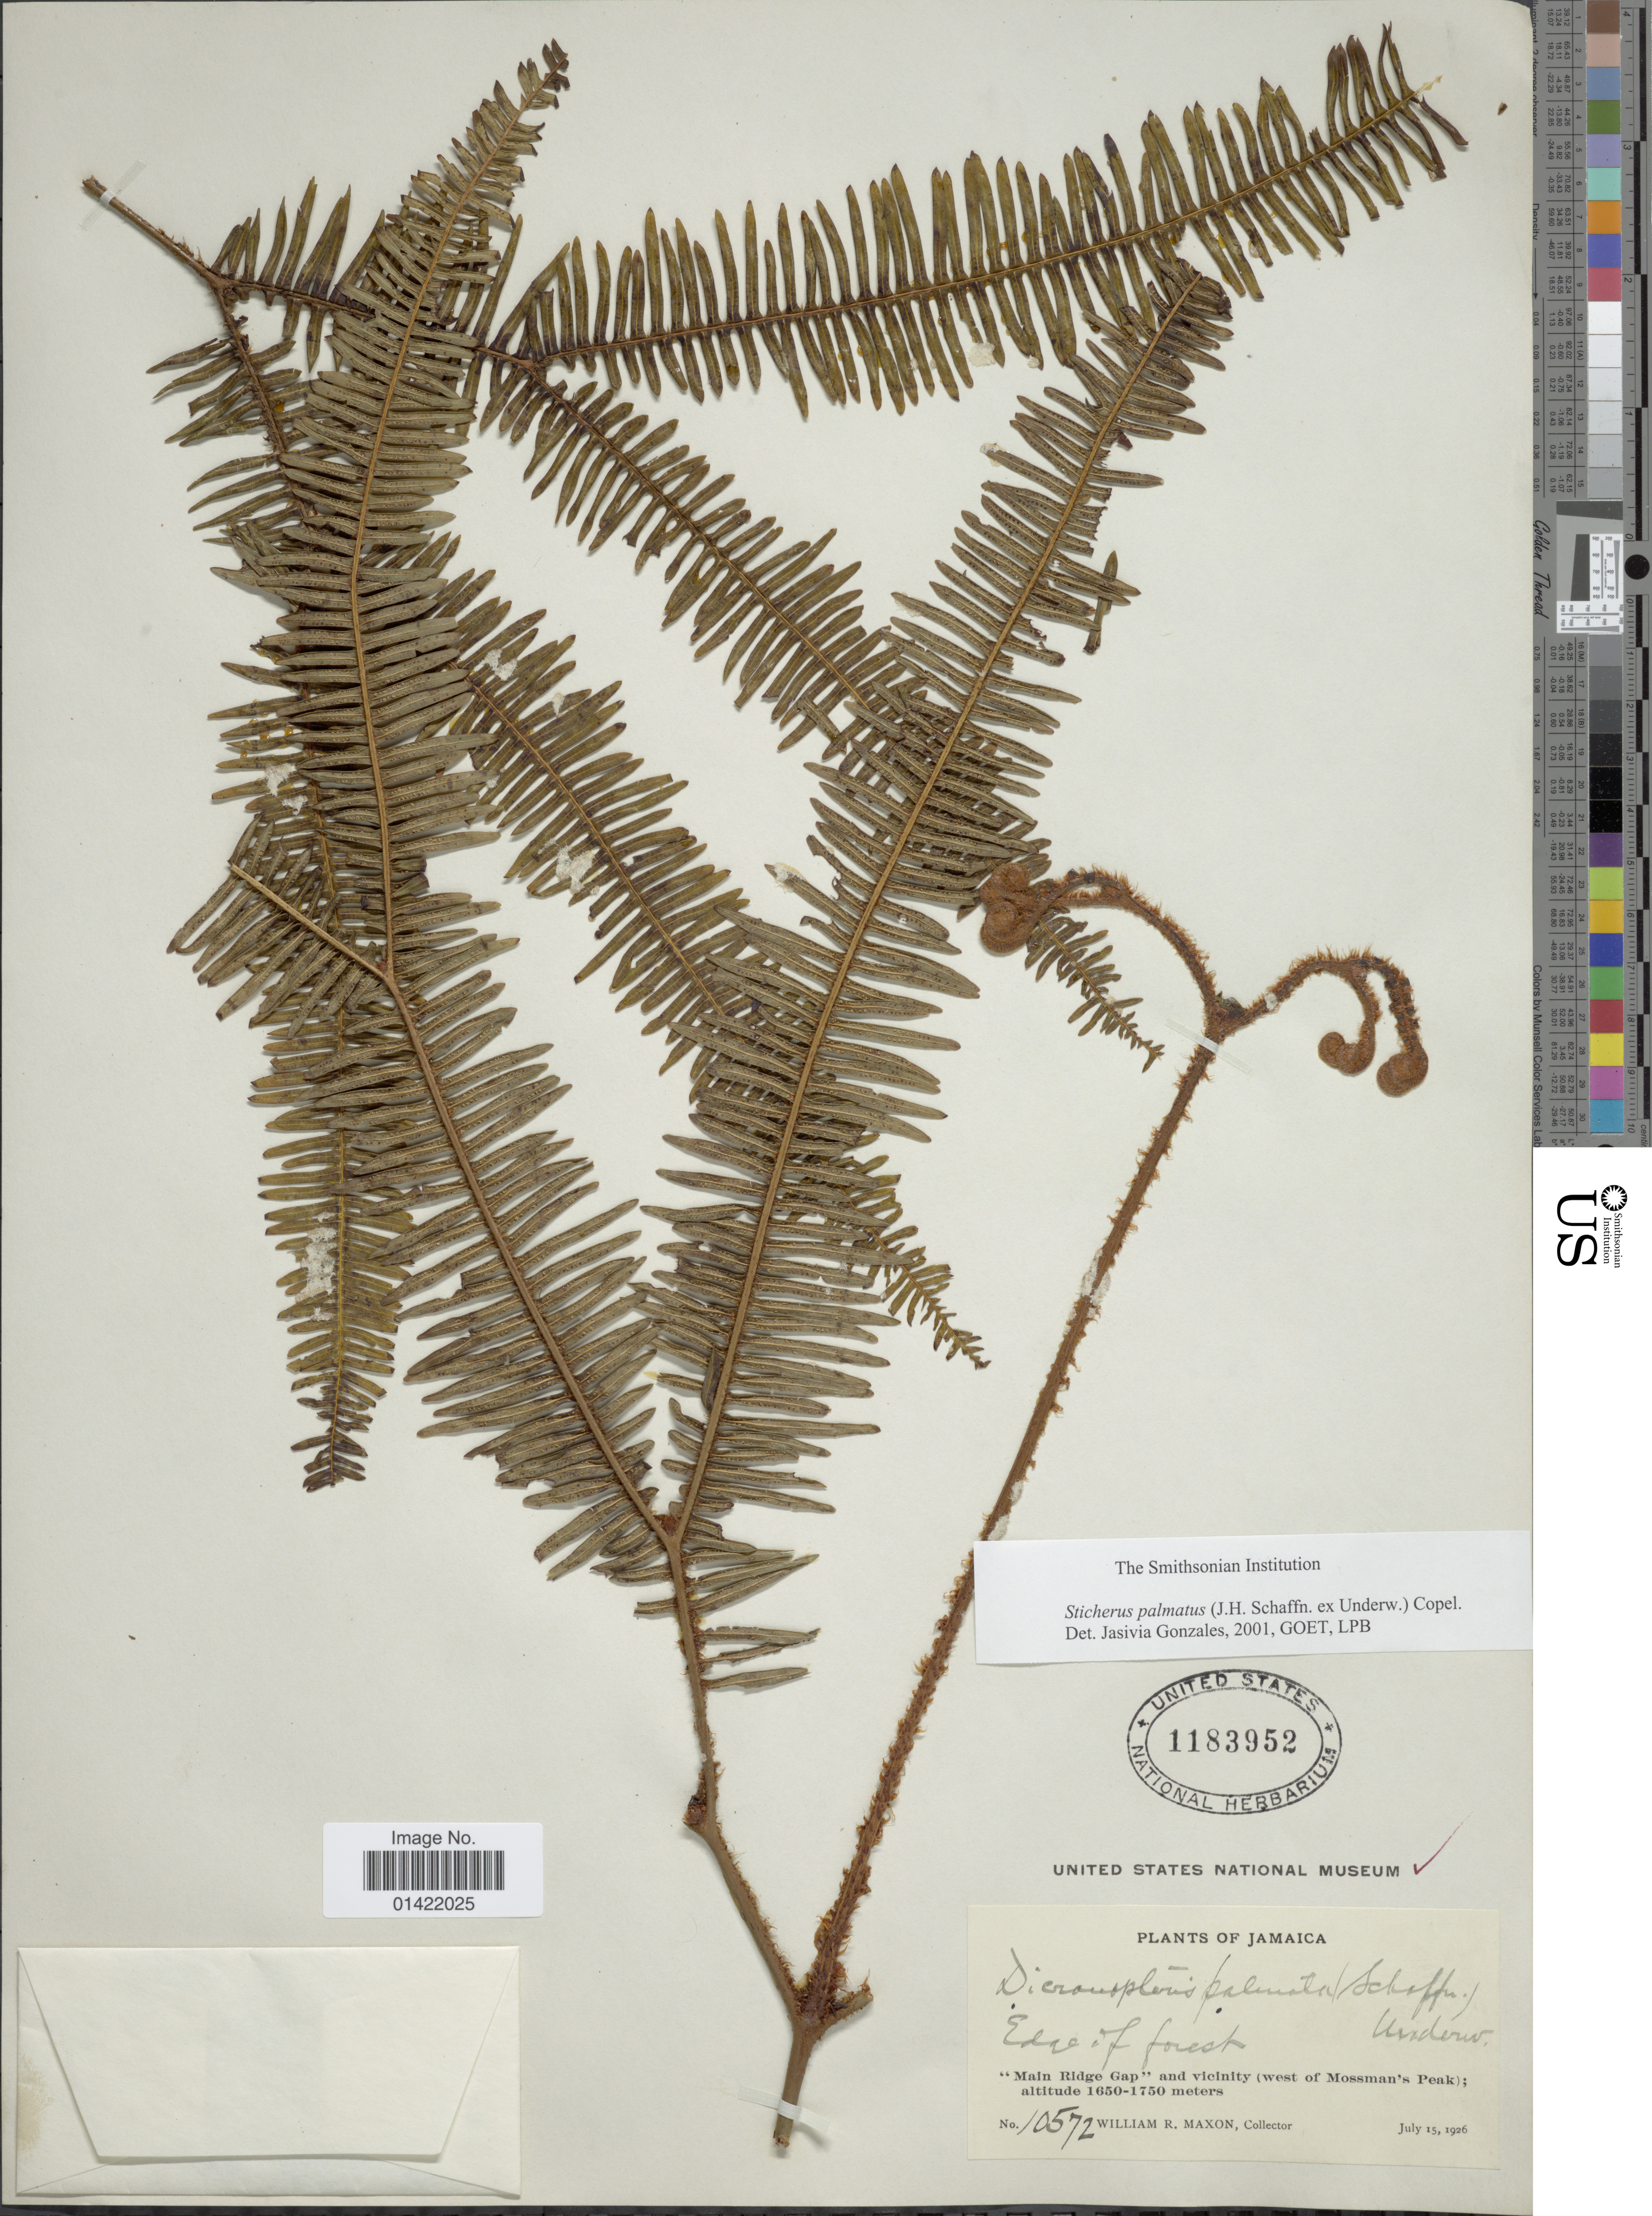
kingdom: Plantae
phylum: Tracheophyta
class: Polypodiopsida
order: Gleicheniales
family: Gleicheniaceae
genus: Sticherus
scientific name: Sticherus furcatus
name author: (L.) Ching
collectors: W. R. Maxon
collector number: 10572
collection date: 1926-07-15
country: Jamaica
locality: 'Main Ridge Gap' and vicinity (west of Mossman's Peak).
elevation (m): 1650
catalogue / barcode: US 1183952